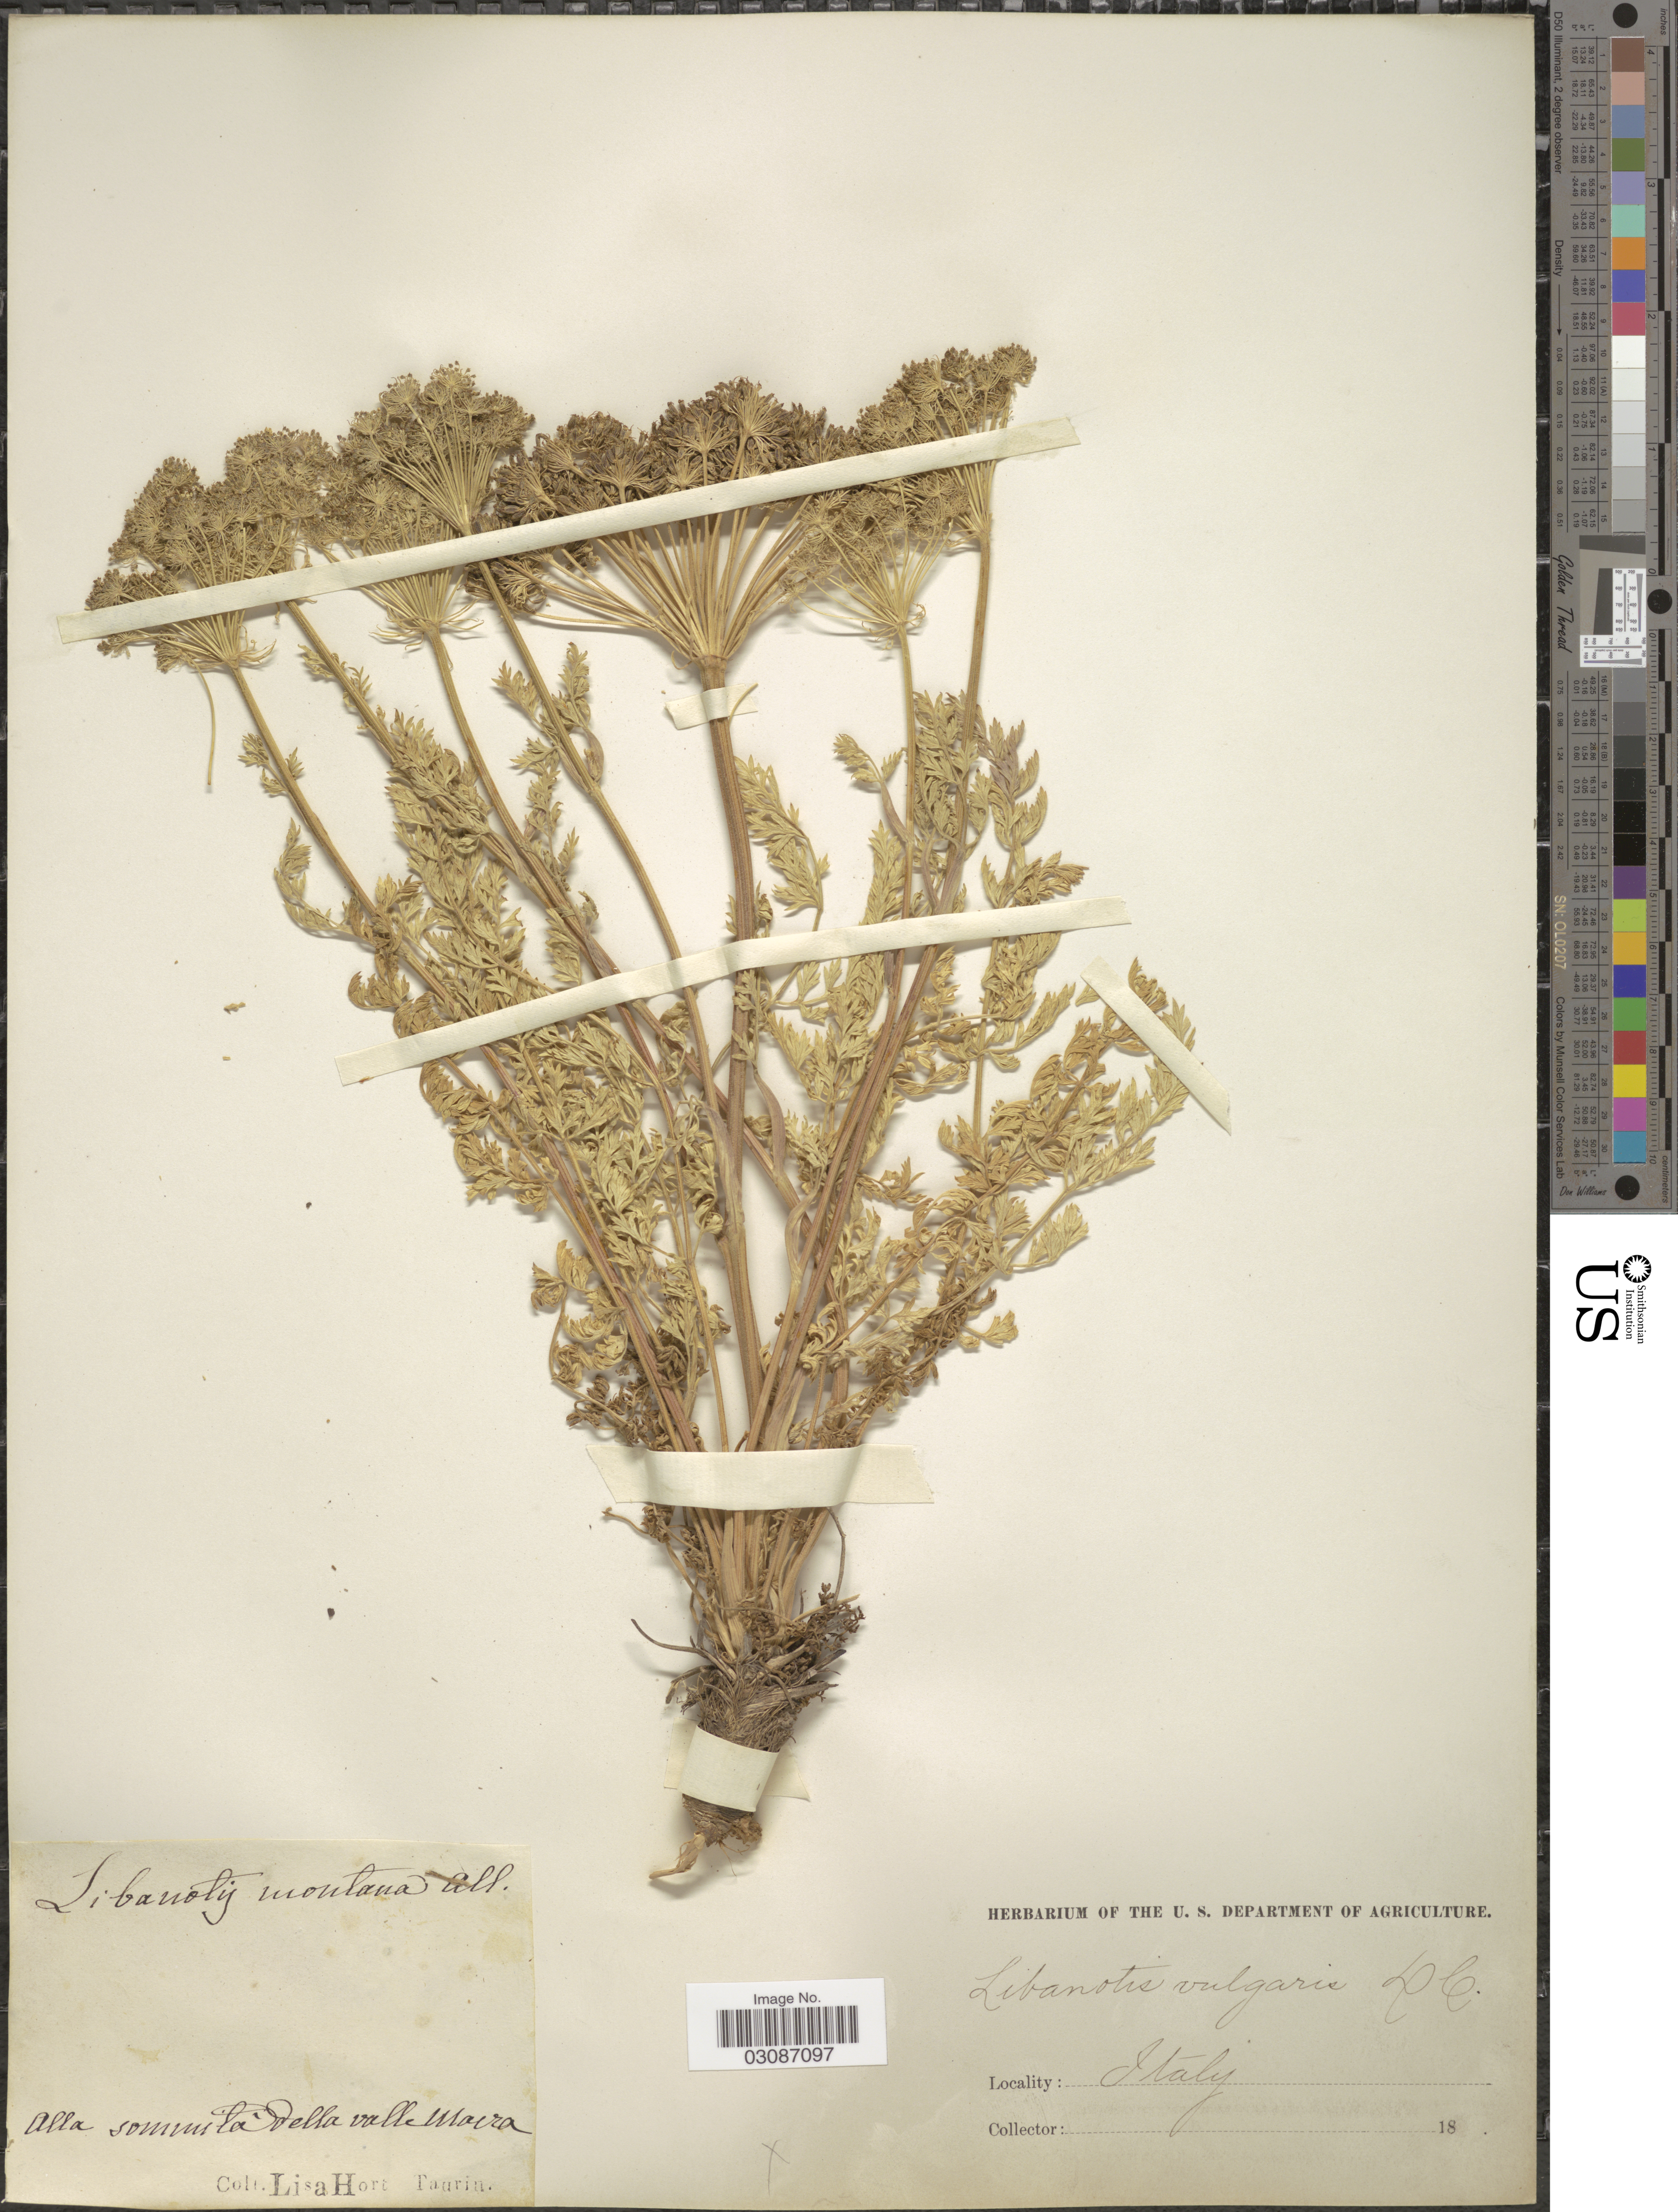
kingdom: Plantae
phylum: Tracheophyta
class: Magnoliopsida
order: Apiales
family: Apiaceae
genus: Seseli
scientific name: Seseli libanotis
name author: Koch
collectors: L. Hort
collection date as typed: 18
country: Italy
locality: Alla sommila della valle Macra.